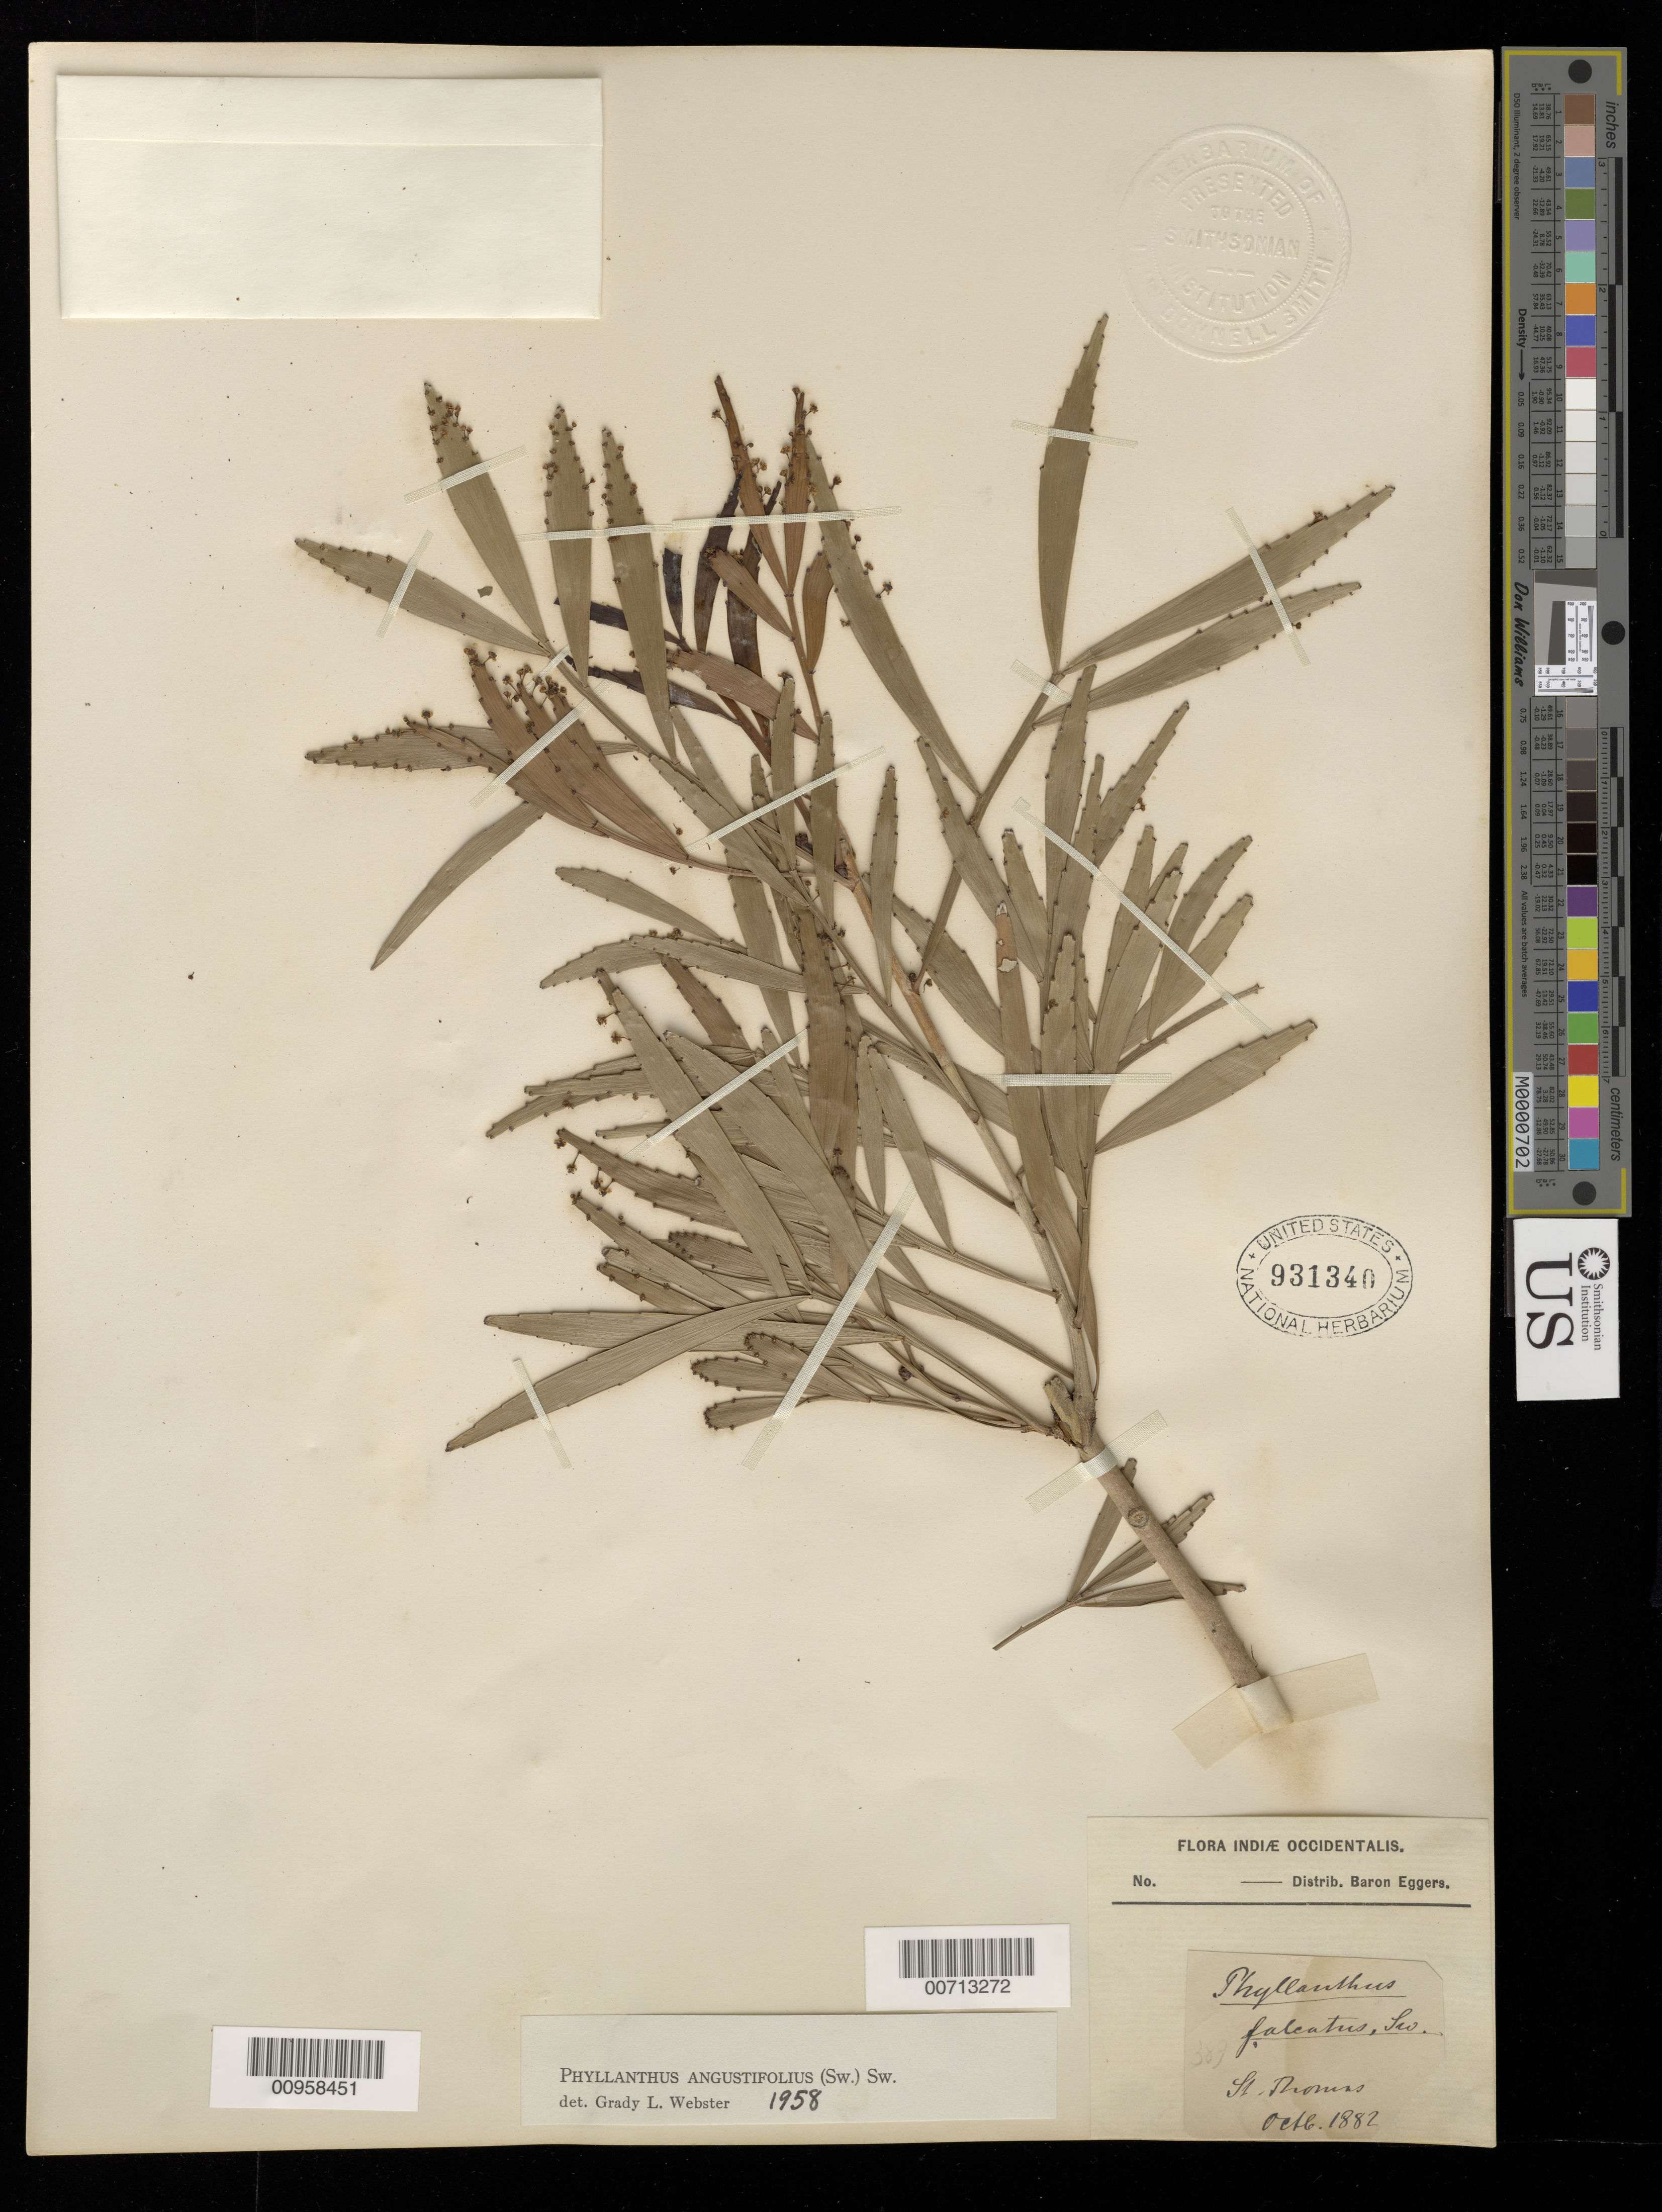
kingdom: Plantae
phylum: Tracheophyta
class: Magnoliopsida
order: Malpighiales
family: Phyllanthaceae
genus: Phyllanthus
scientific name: Phyllanthus angustifolius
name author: (Sw.) Sw.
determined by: Webster, Grady L.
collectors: H. F. A. von Eggers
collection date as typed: Oct 1882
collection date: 1882-10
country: U.S. Virgin Islands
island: St. Thomas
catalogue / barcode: US 931340